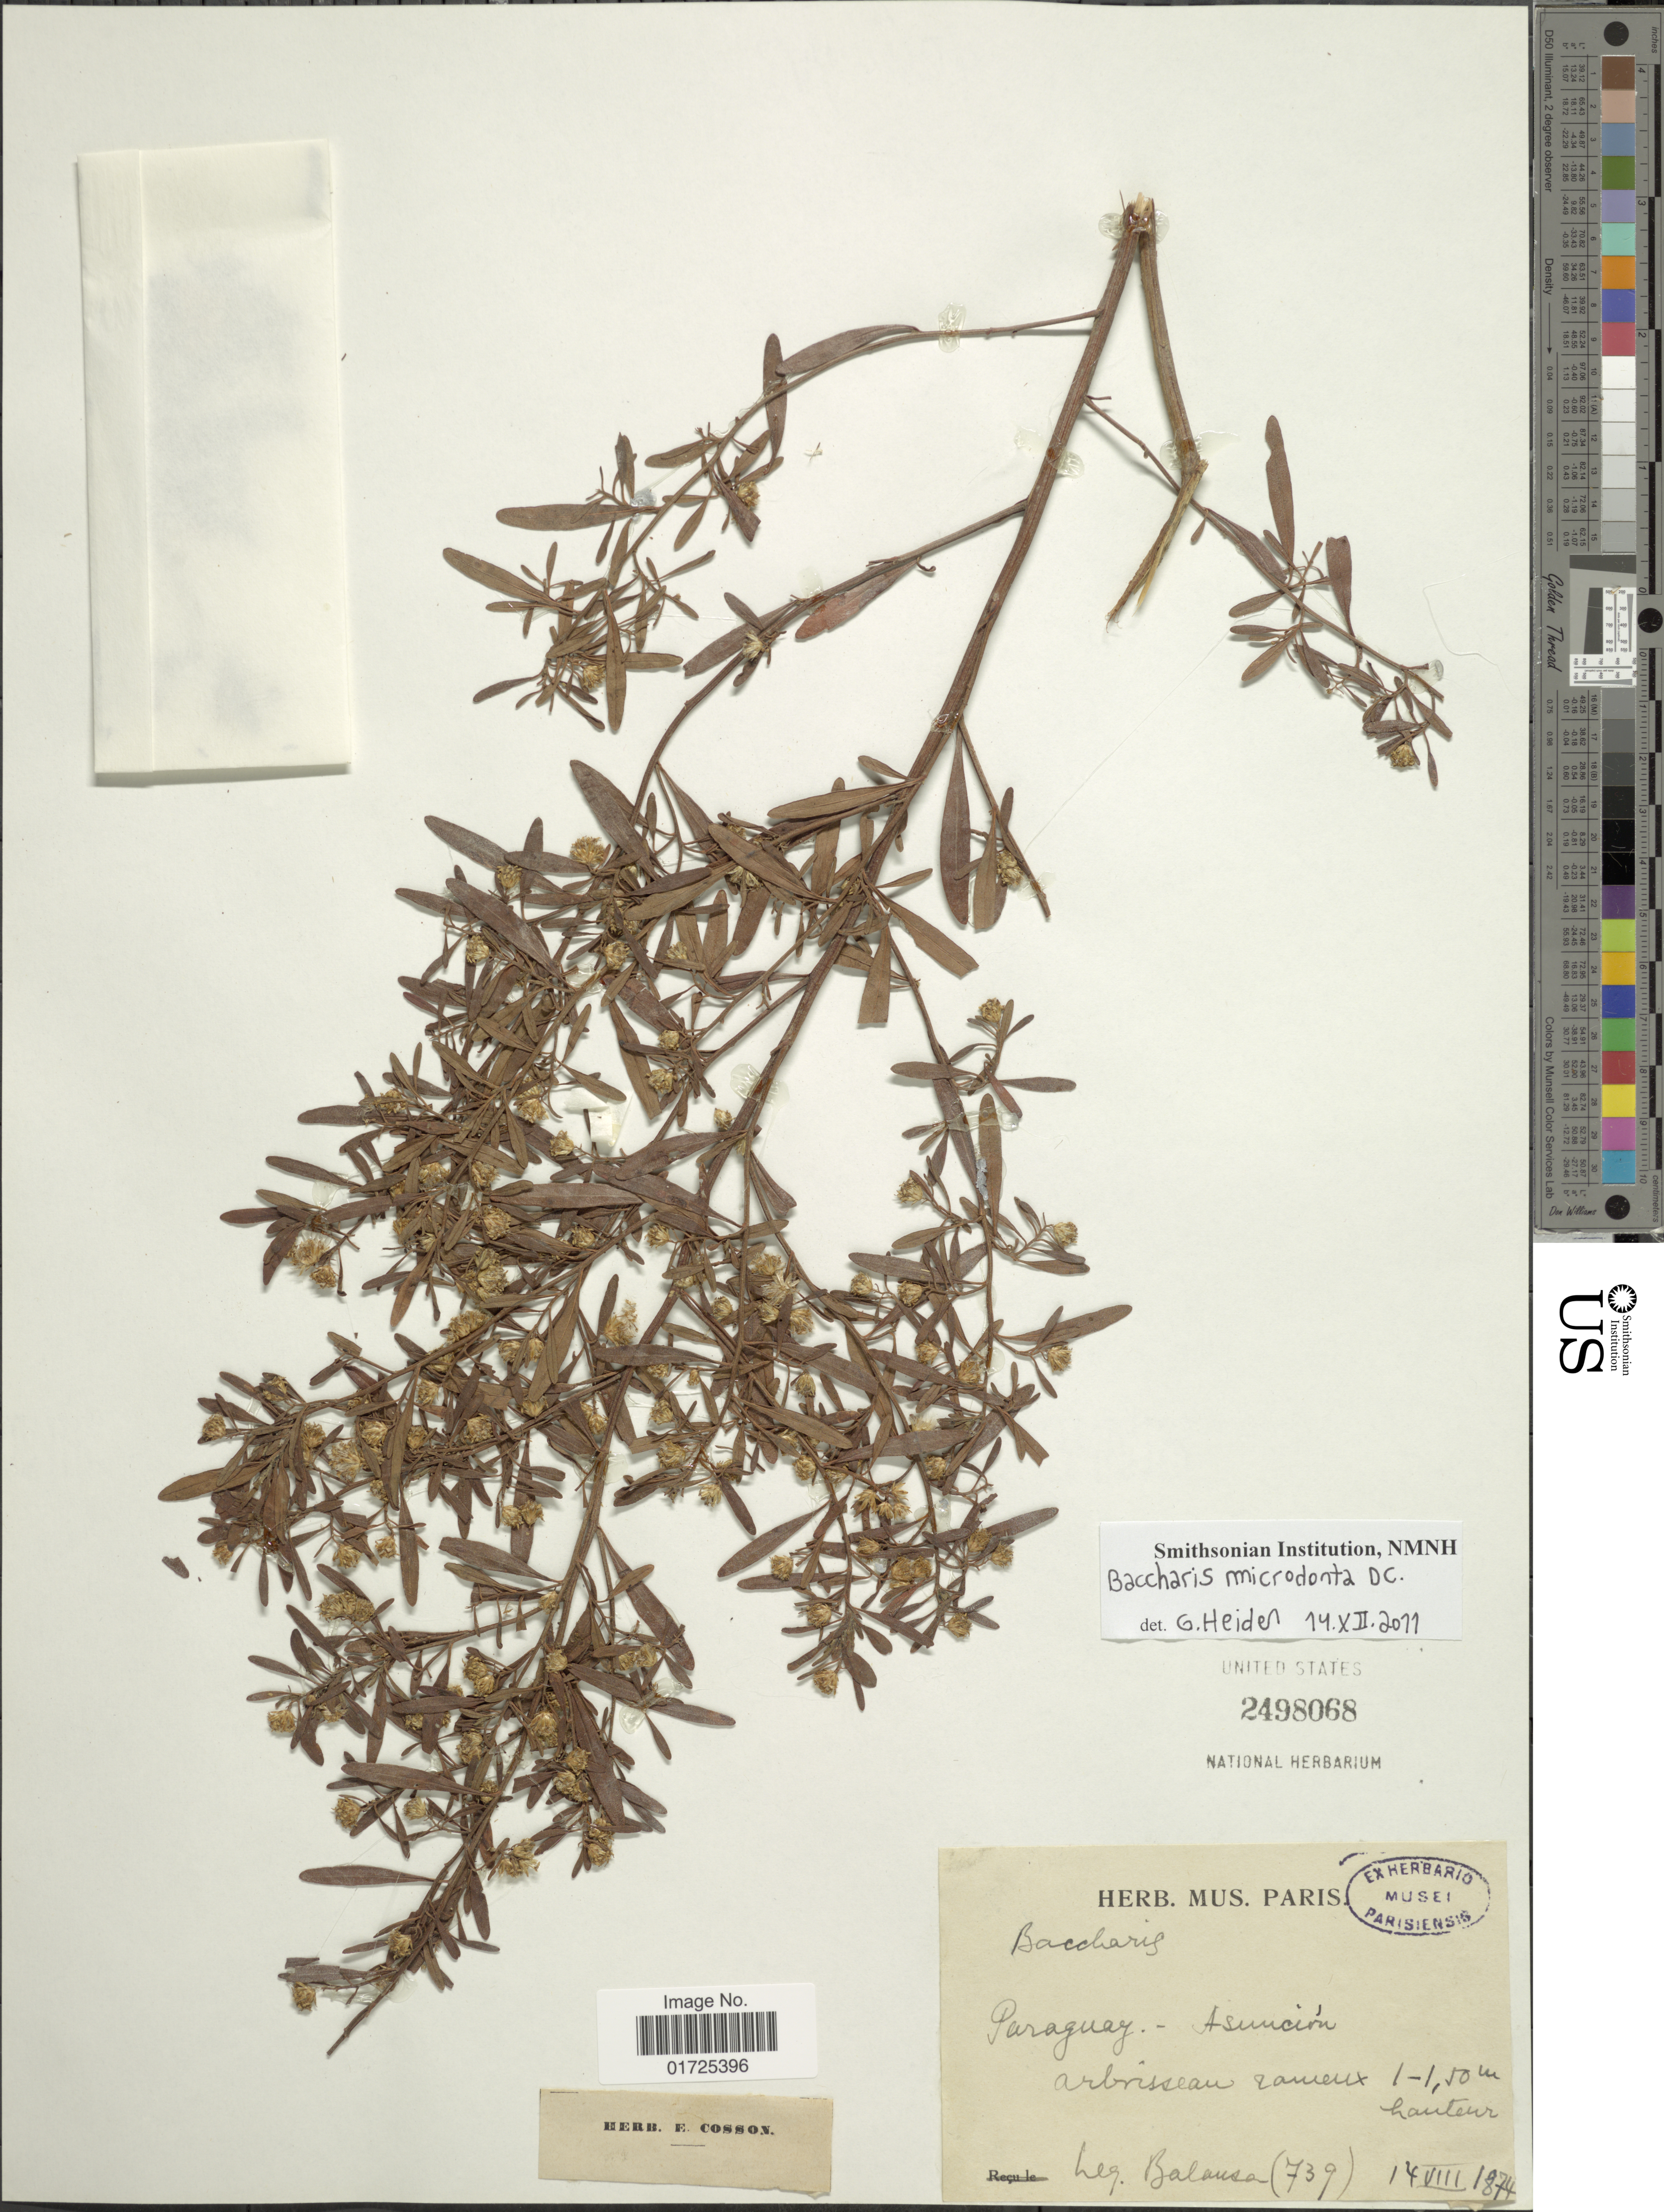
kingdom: Plantae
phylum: Tracheophyta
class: Magnoliopsida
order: Asterales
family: Asteraceae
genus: Baccharis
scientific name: Baccharis microdonta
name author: DC.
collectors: -. Balansa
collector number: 739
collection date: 1874-08-14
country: Paraguay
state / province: Asuncion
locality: Paraguay - Asunción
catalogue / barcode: US 2498068